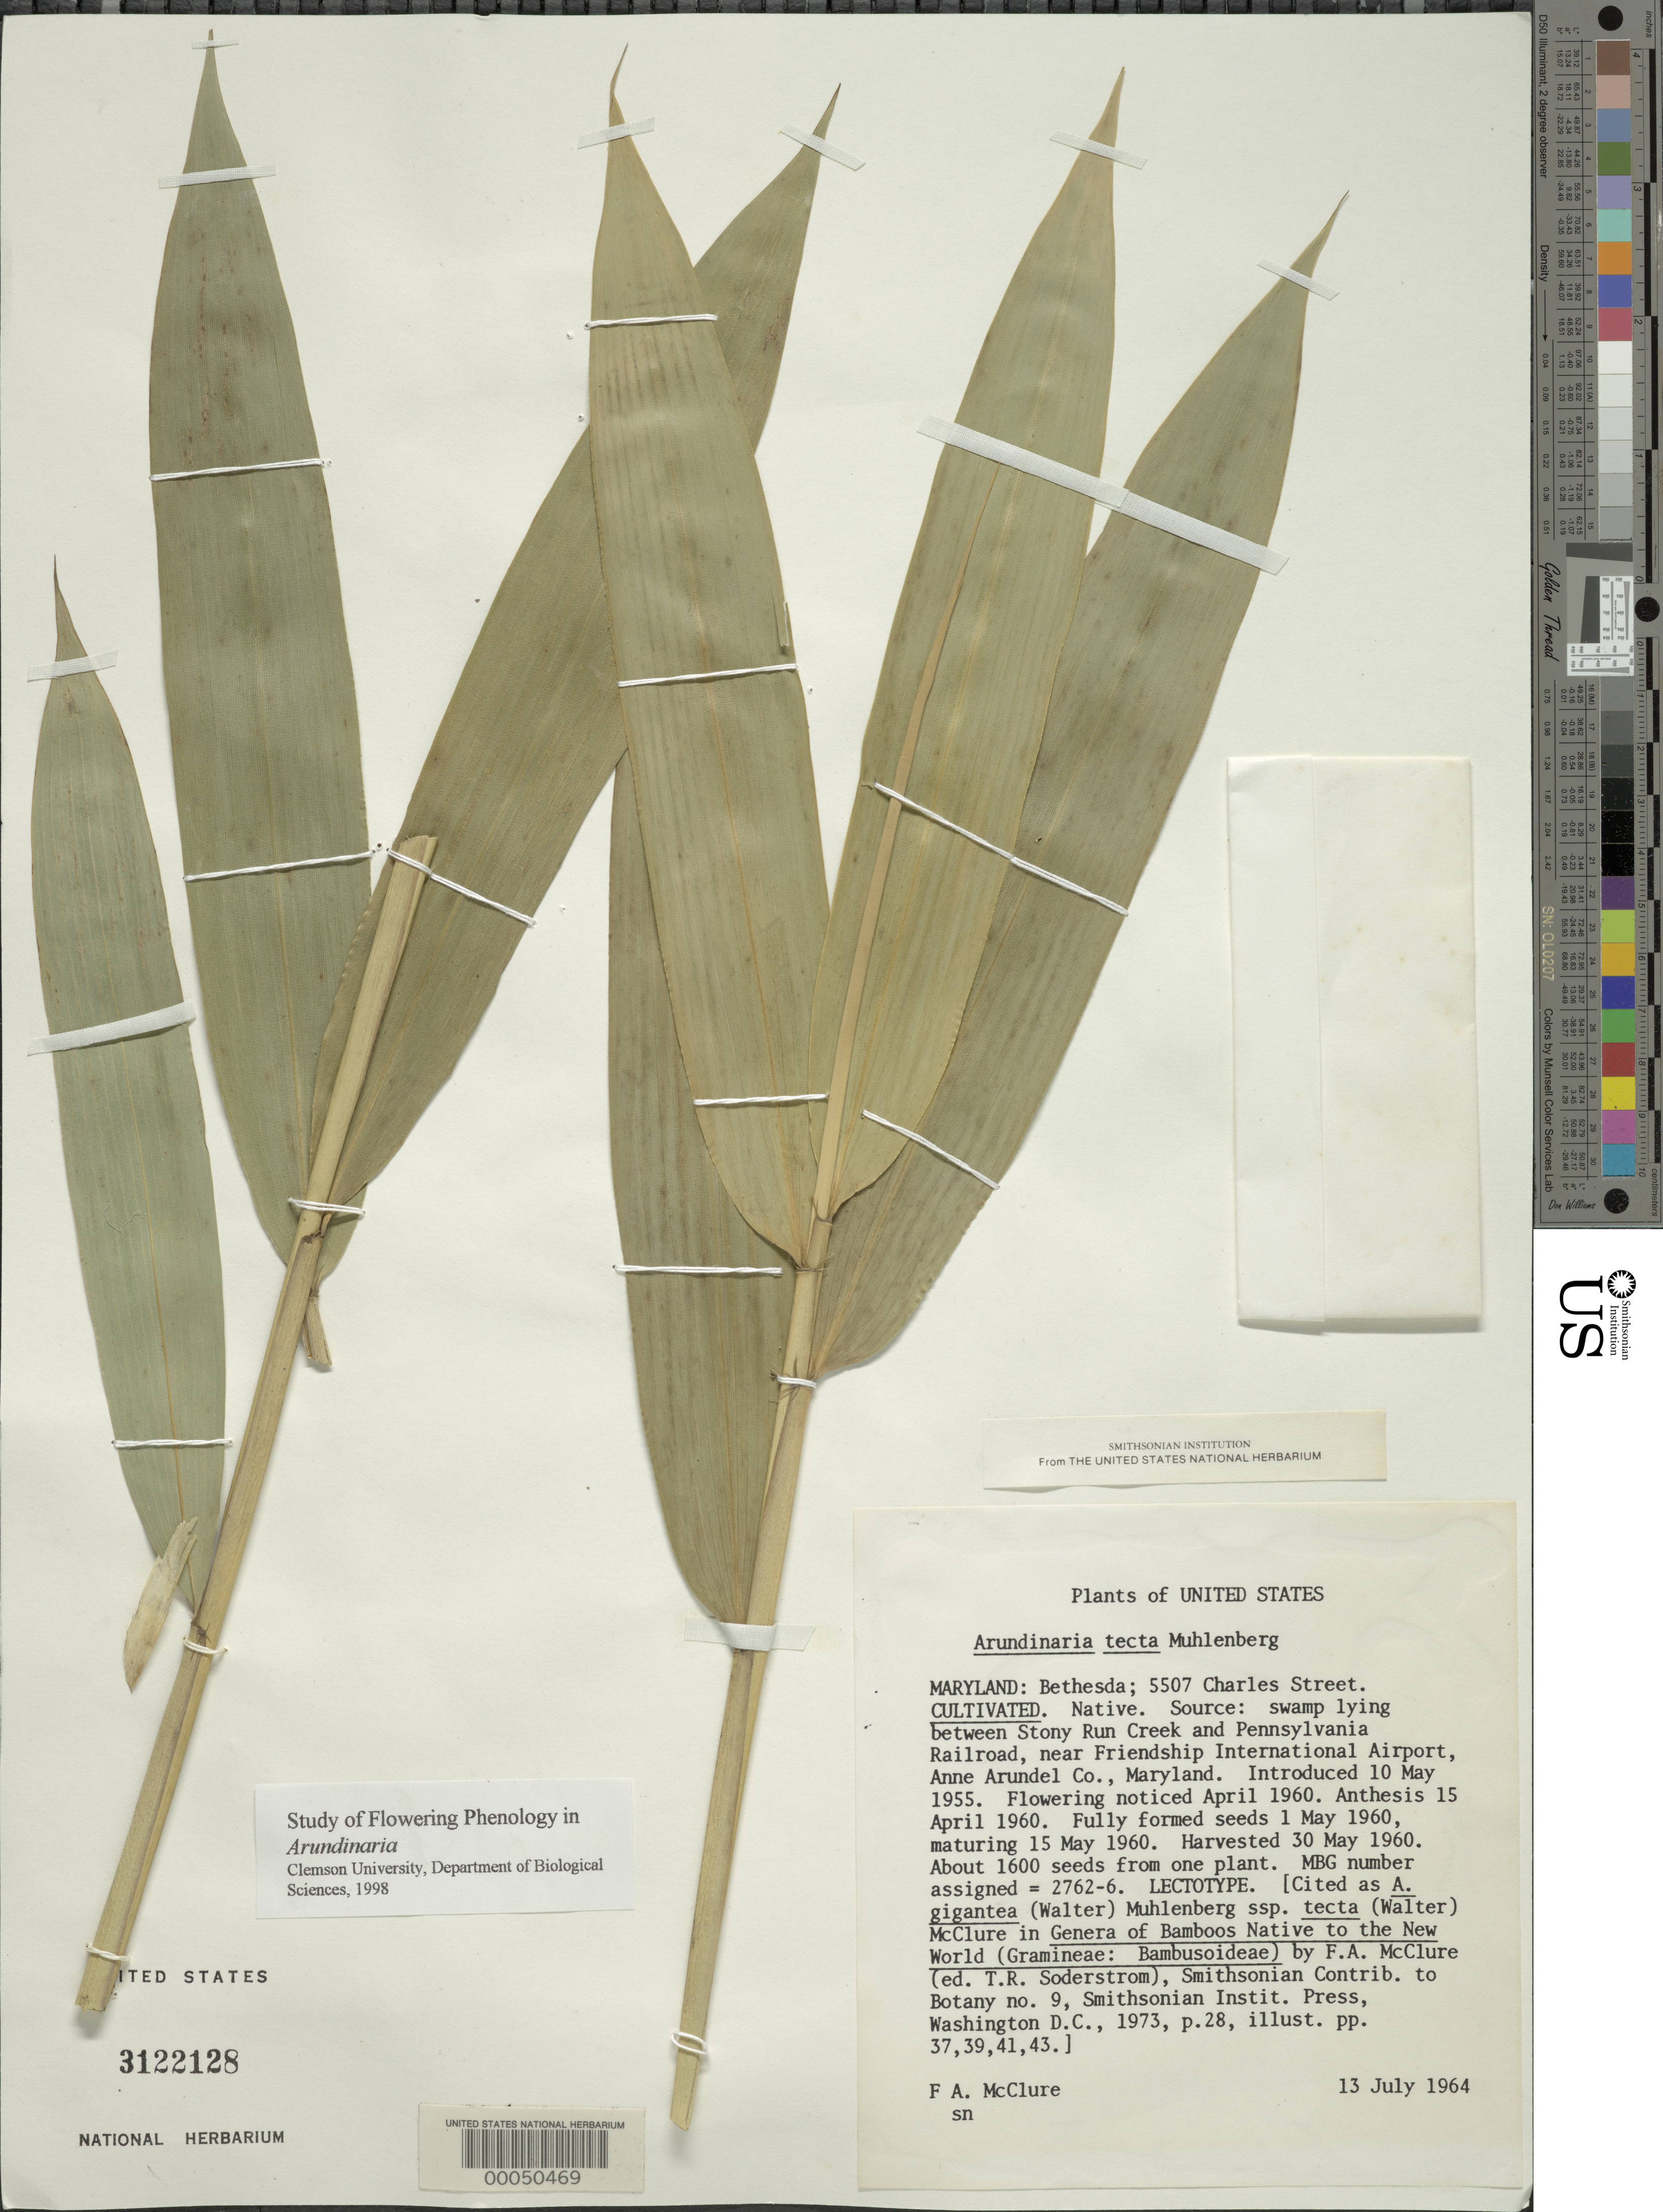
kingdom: Plantae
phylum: Tracheophyta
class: Liliopsida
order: Poales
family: Poaceae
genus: Arundinaria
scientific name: Arundinaria tecta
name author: (Walter) Muhl.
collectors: F. A. McClure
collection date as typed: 13 Jul 1964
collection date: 1964-07-13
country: United States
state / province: Maryland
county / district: Montgomery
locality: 5507 Charles Street, Bethesda (McClure's garden)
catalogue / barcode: US 3122128